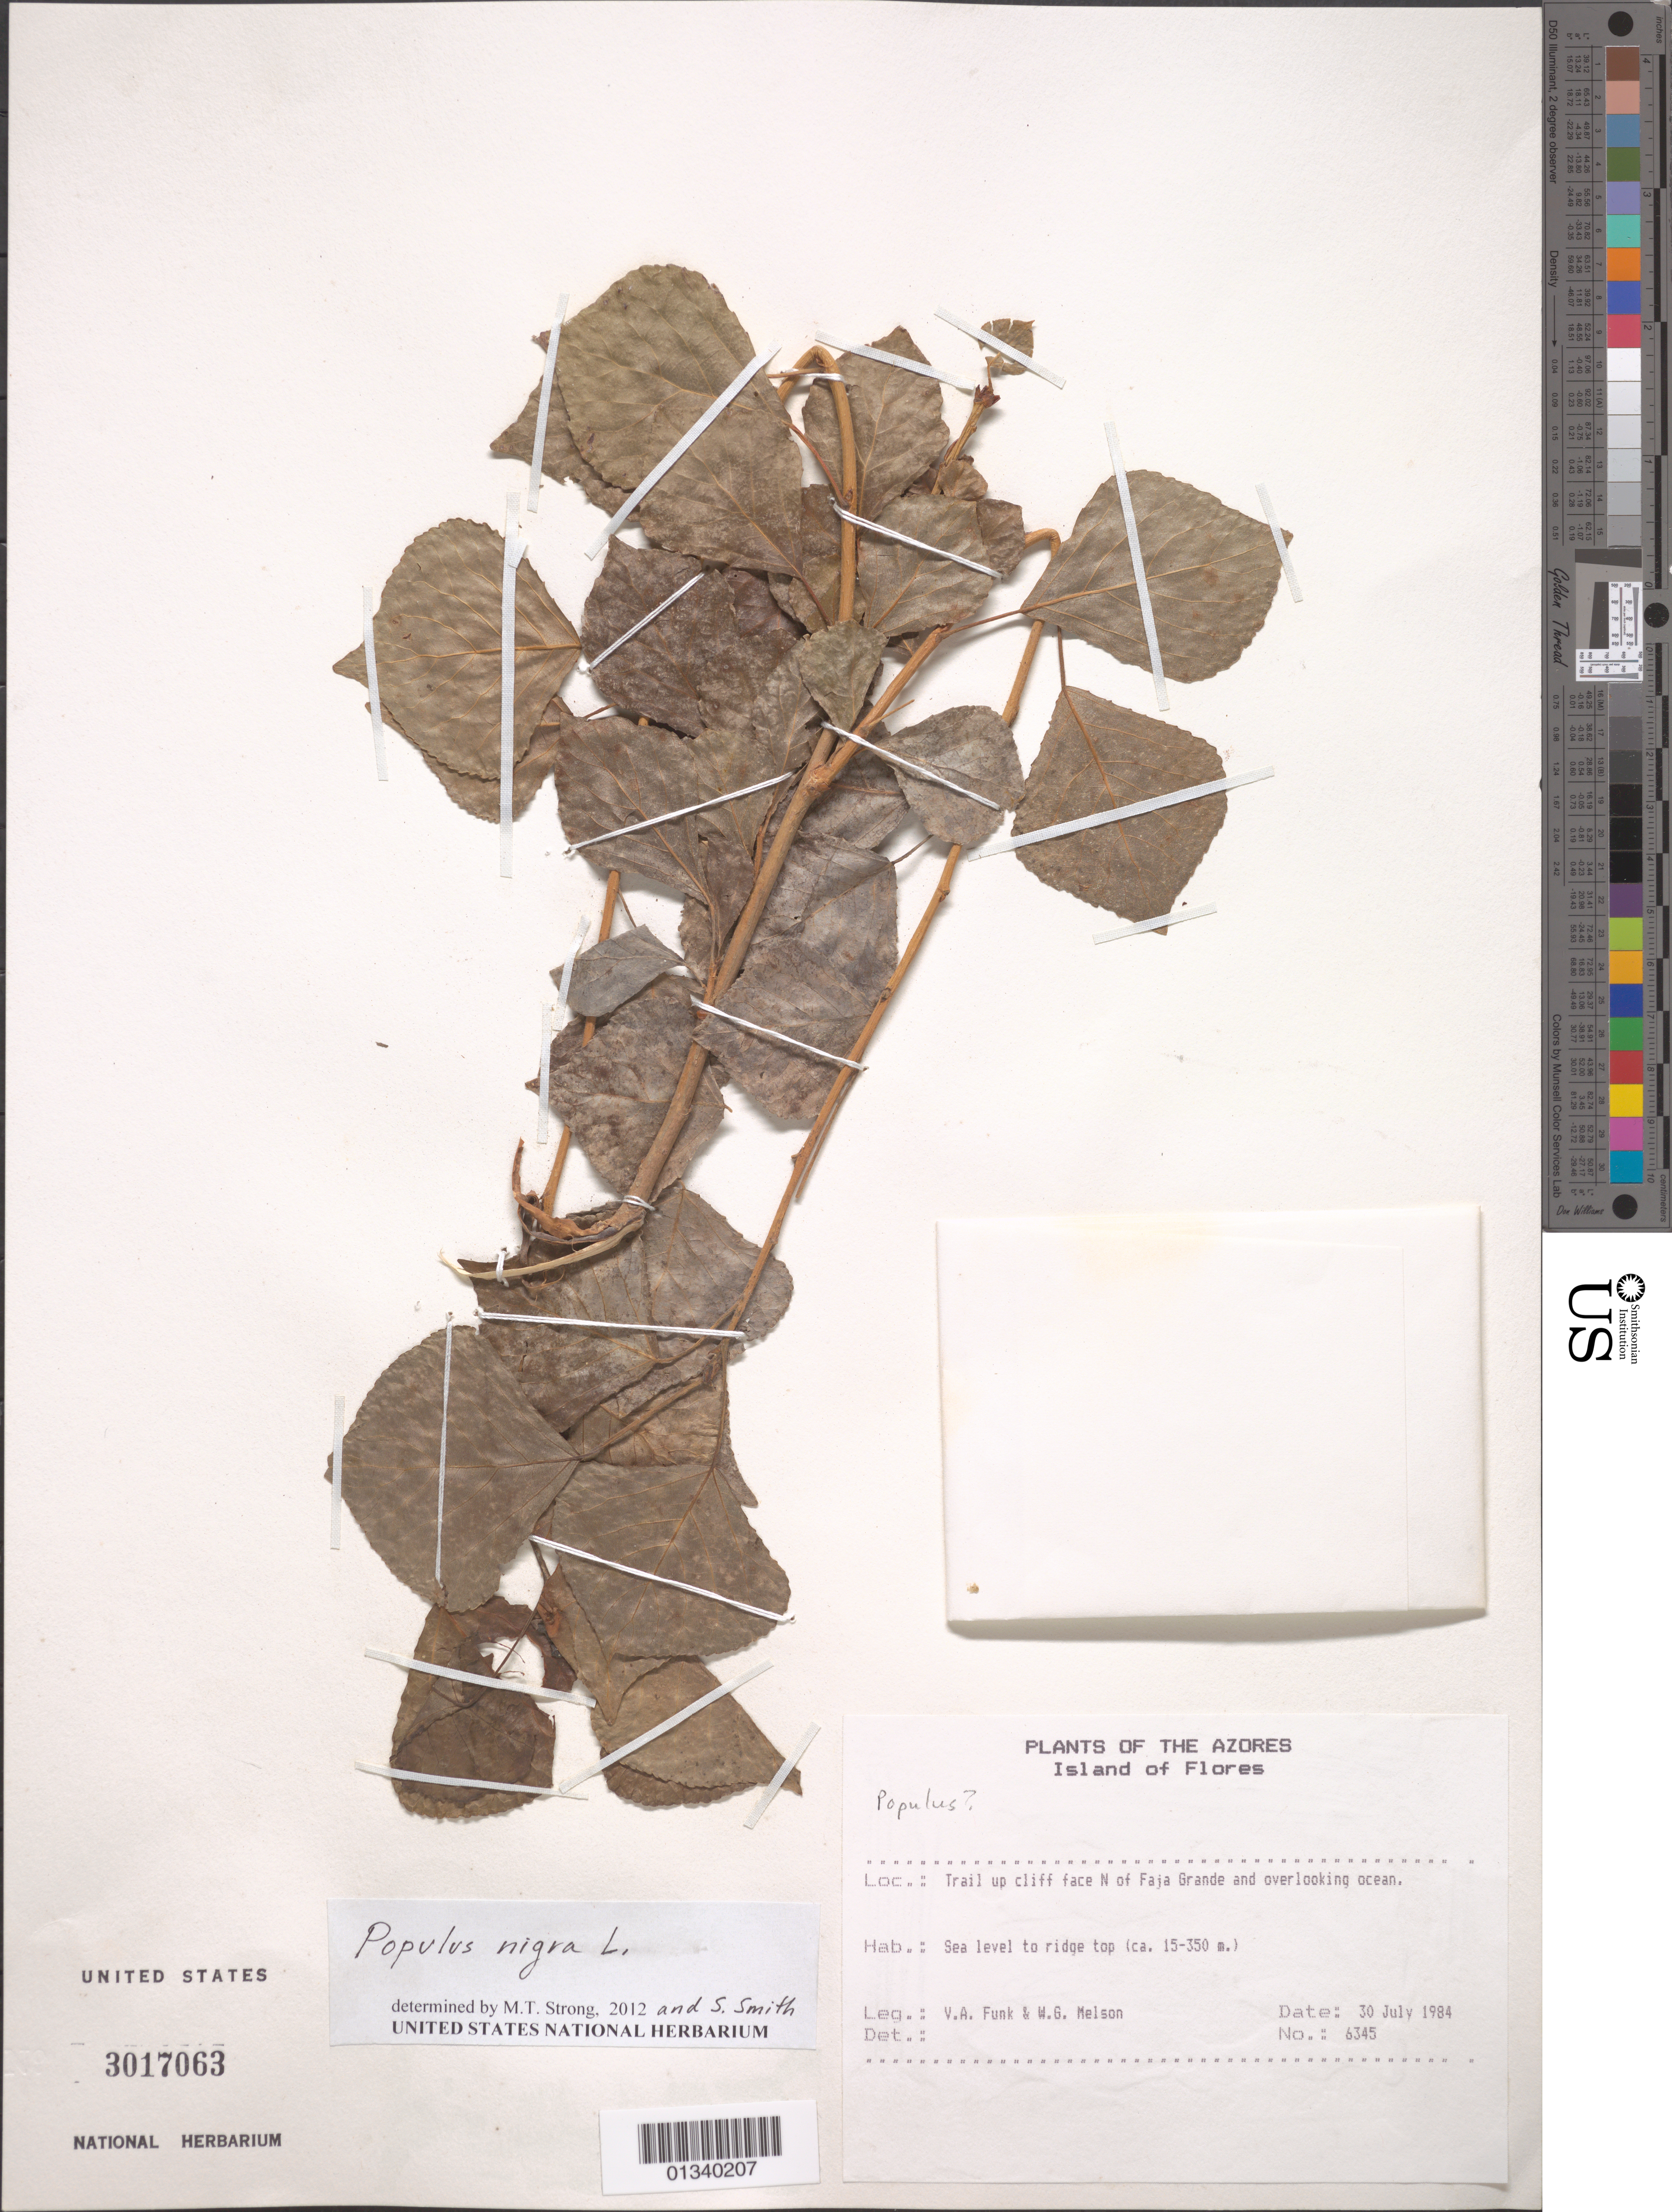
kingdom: Plantae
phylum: Tracheophyta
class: Magnoliopsida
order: Malpighiales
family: Salicaceae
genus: Populus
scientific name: Populus nigra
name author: L.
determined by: Strong, Mark T., (BOT), Smithsonian Institution - National Museum of Natural History (UNITED STATES)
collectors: V. Funk & W. Melson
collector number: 6345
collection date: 1984-07-30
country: Portugal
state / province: Azores (Aut. Reg.)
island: Flores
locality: Island of Flores, Trail up cliff face N of Faja Grande and overlooking ocean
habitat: Sea level to ridge top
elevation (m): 15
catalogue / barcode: US 3017063